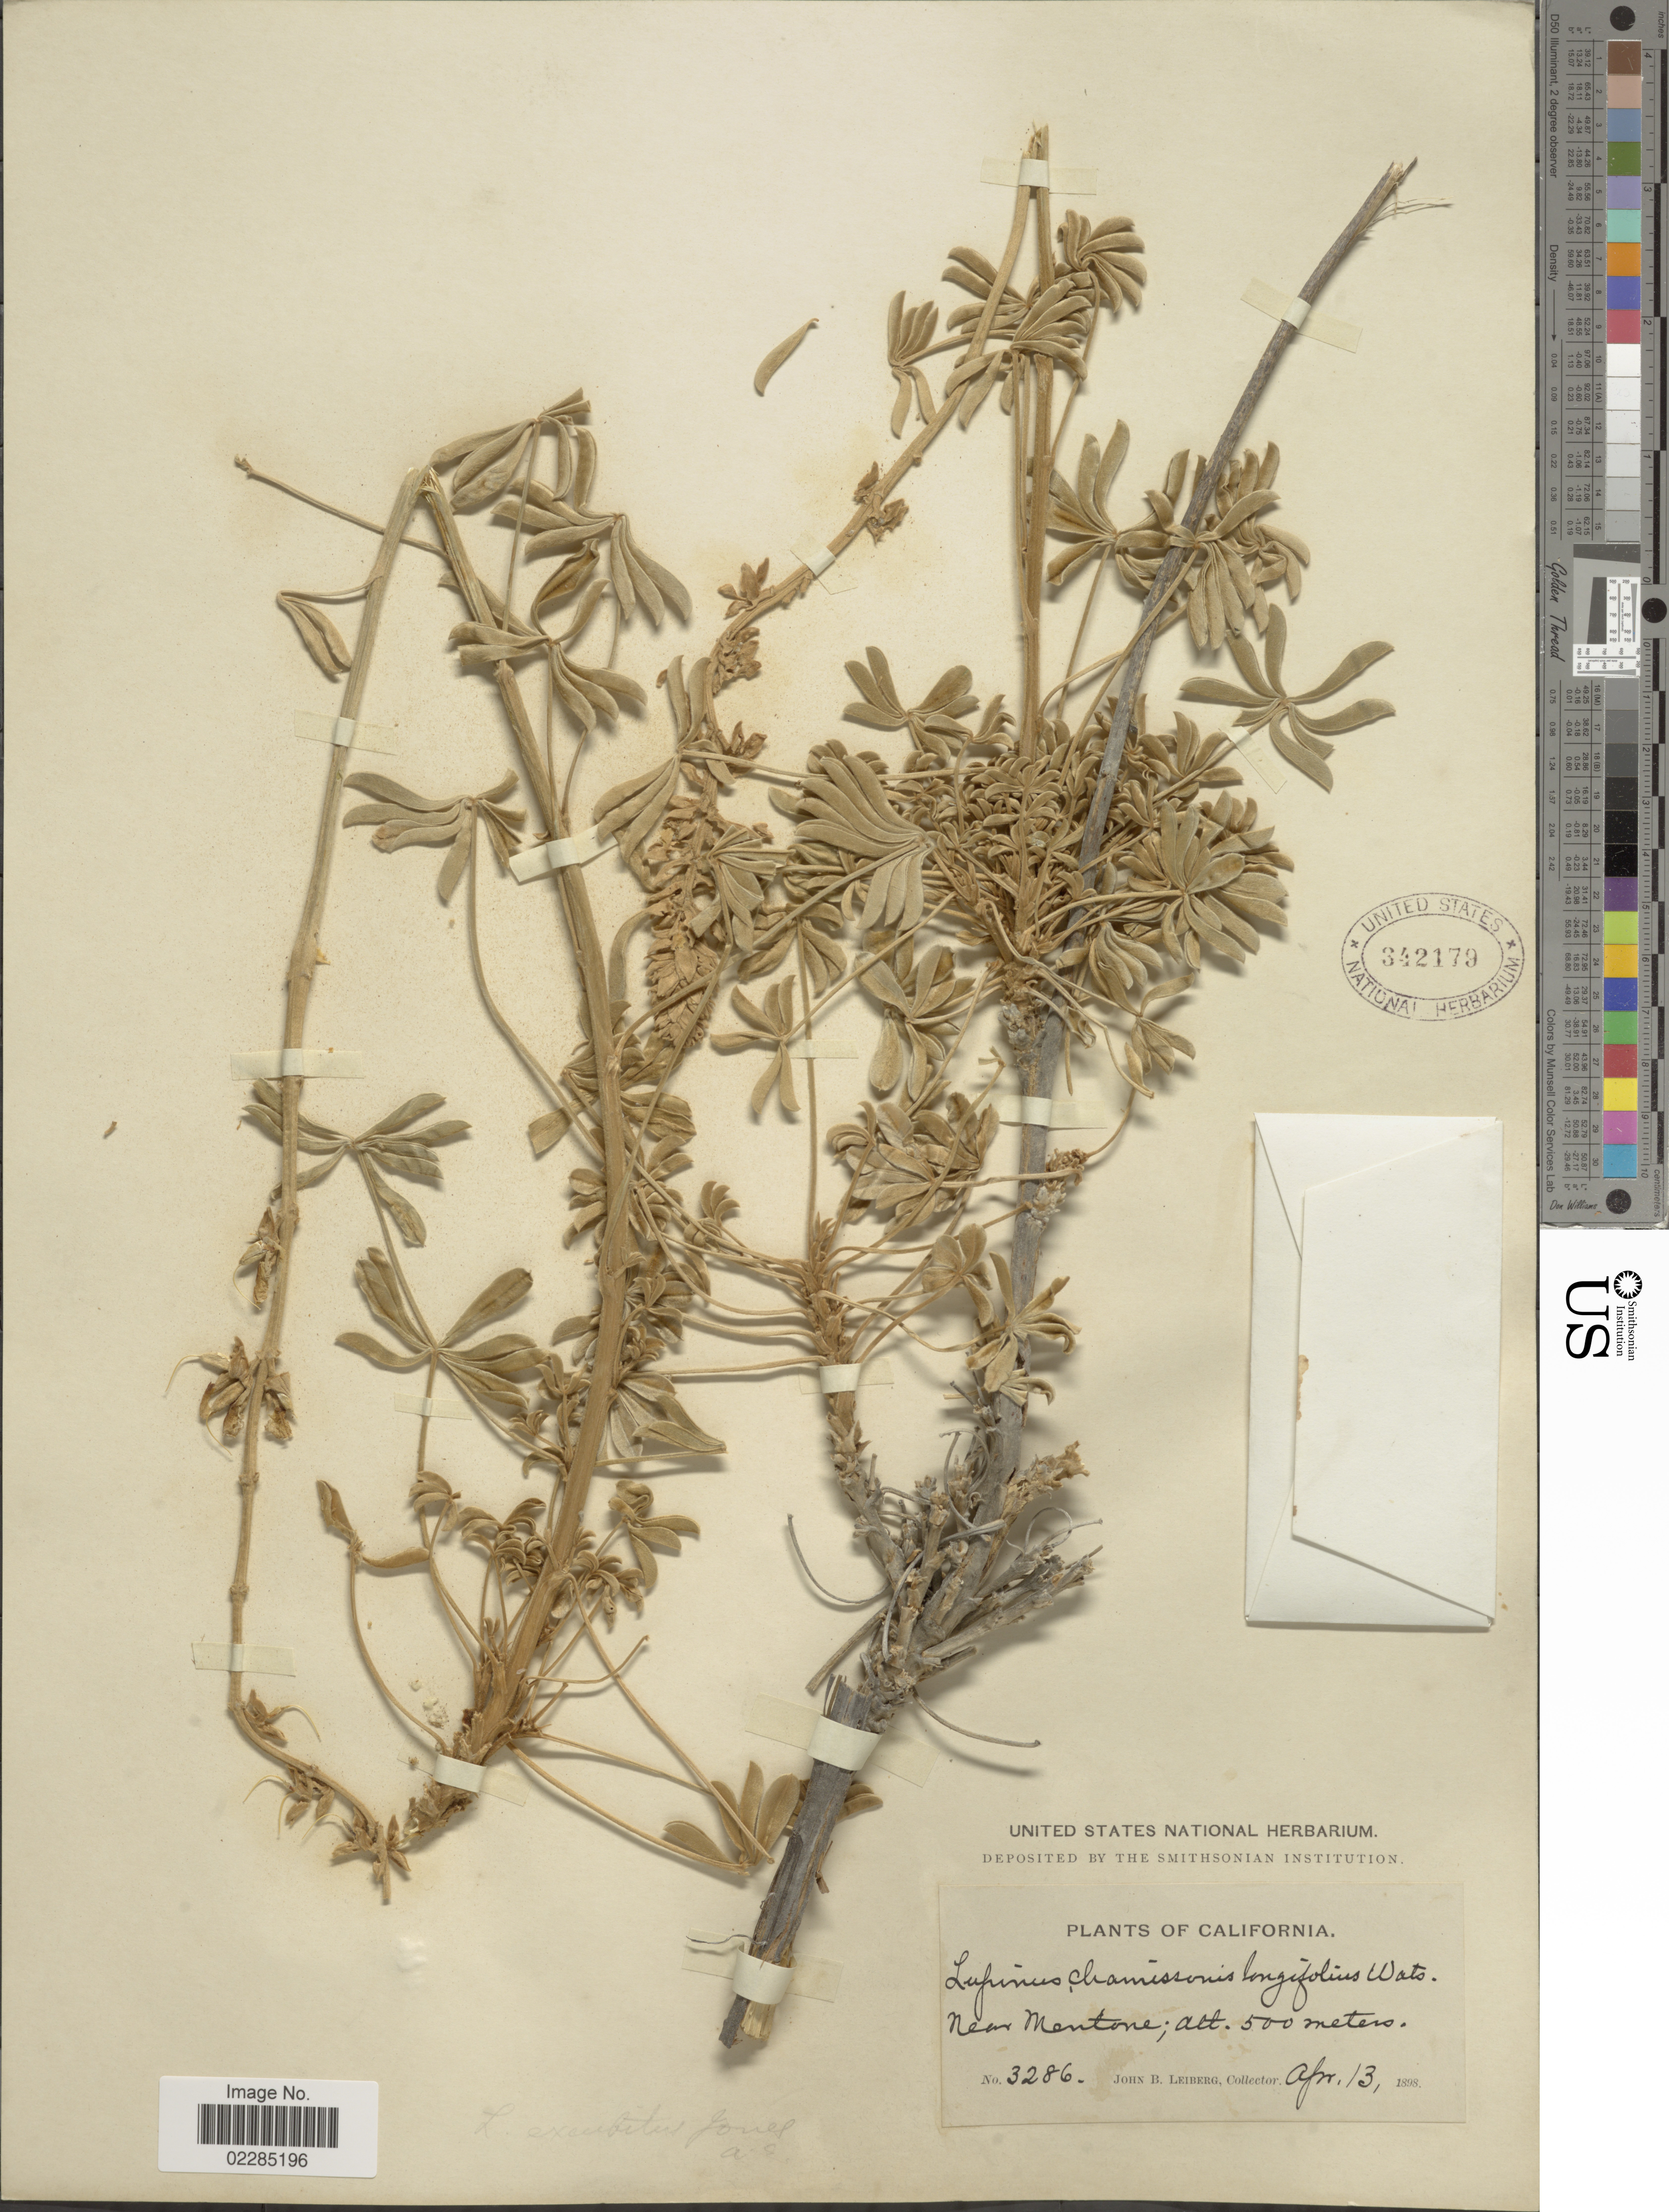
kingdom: Plantae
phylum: Tracheophyta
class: Magnoliopsida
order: Fabales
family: Fabaceae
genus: Lupinus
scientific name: Lupinus excubitus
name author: M.E. Jones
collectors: J. B. Leiberg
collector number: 3286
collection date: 1898-04-13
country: United States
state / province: California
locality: New Mentone8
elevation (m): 500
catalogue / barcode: US 342179